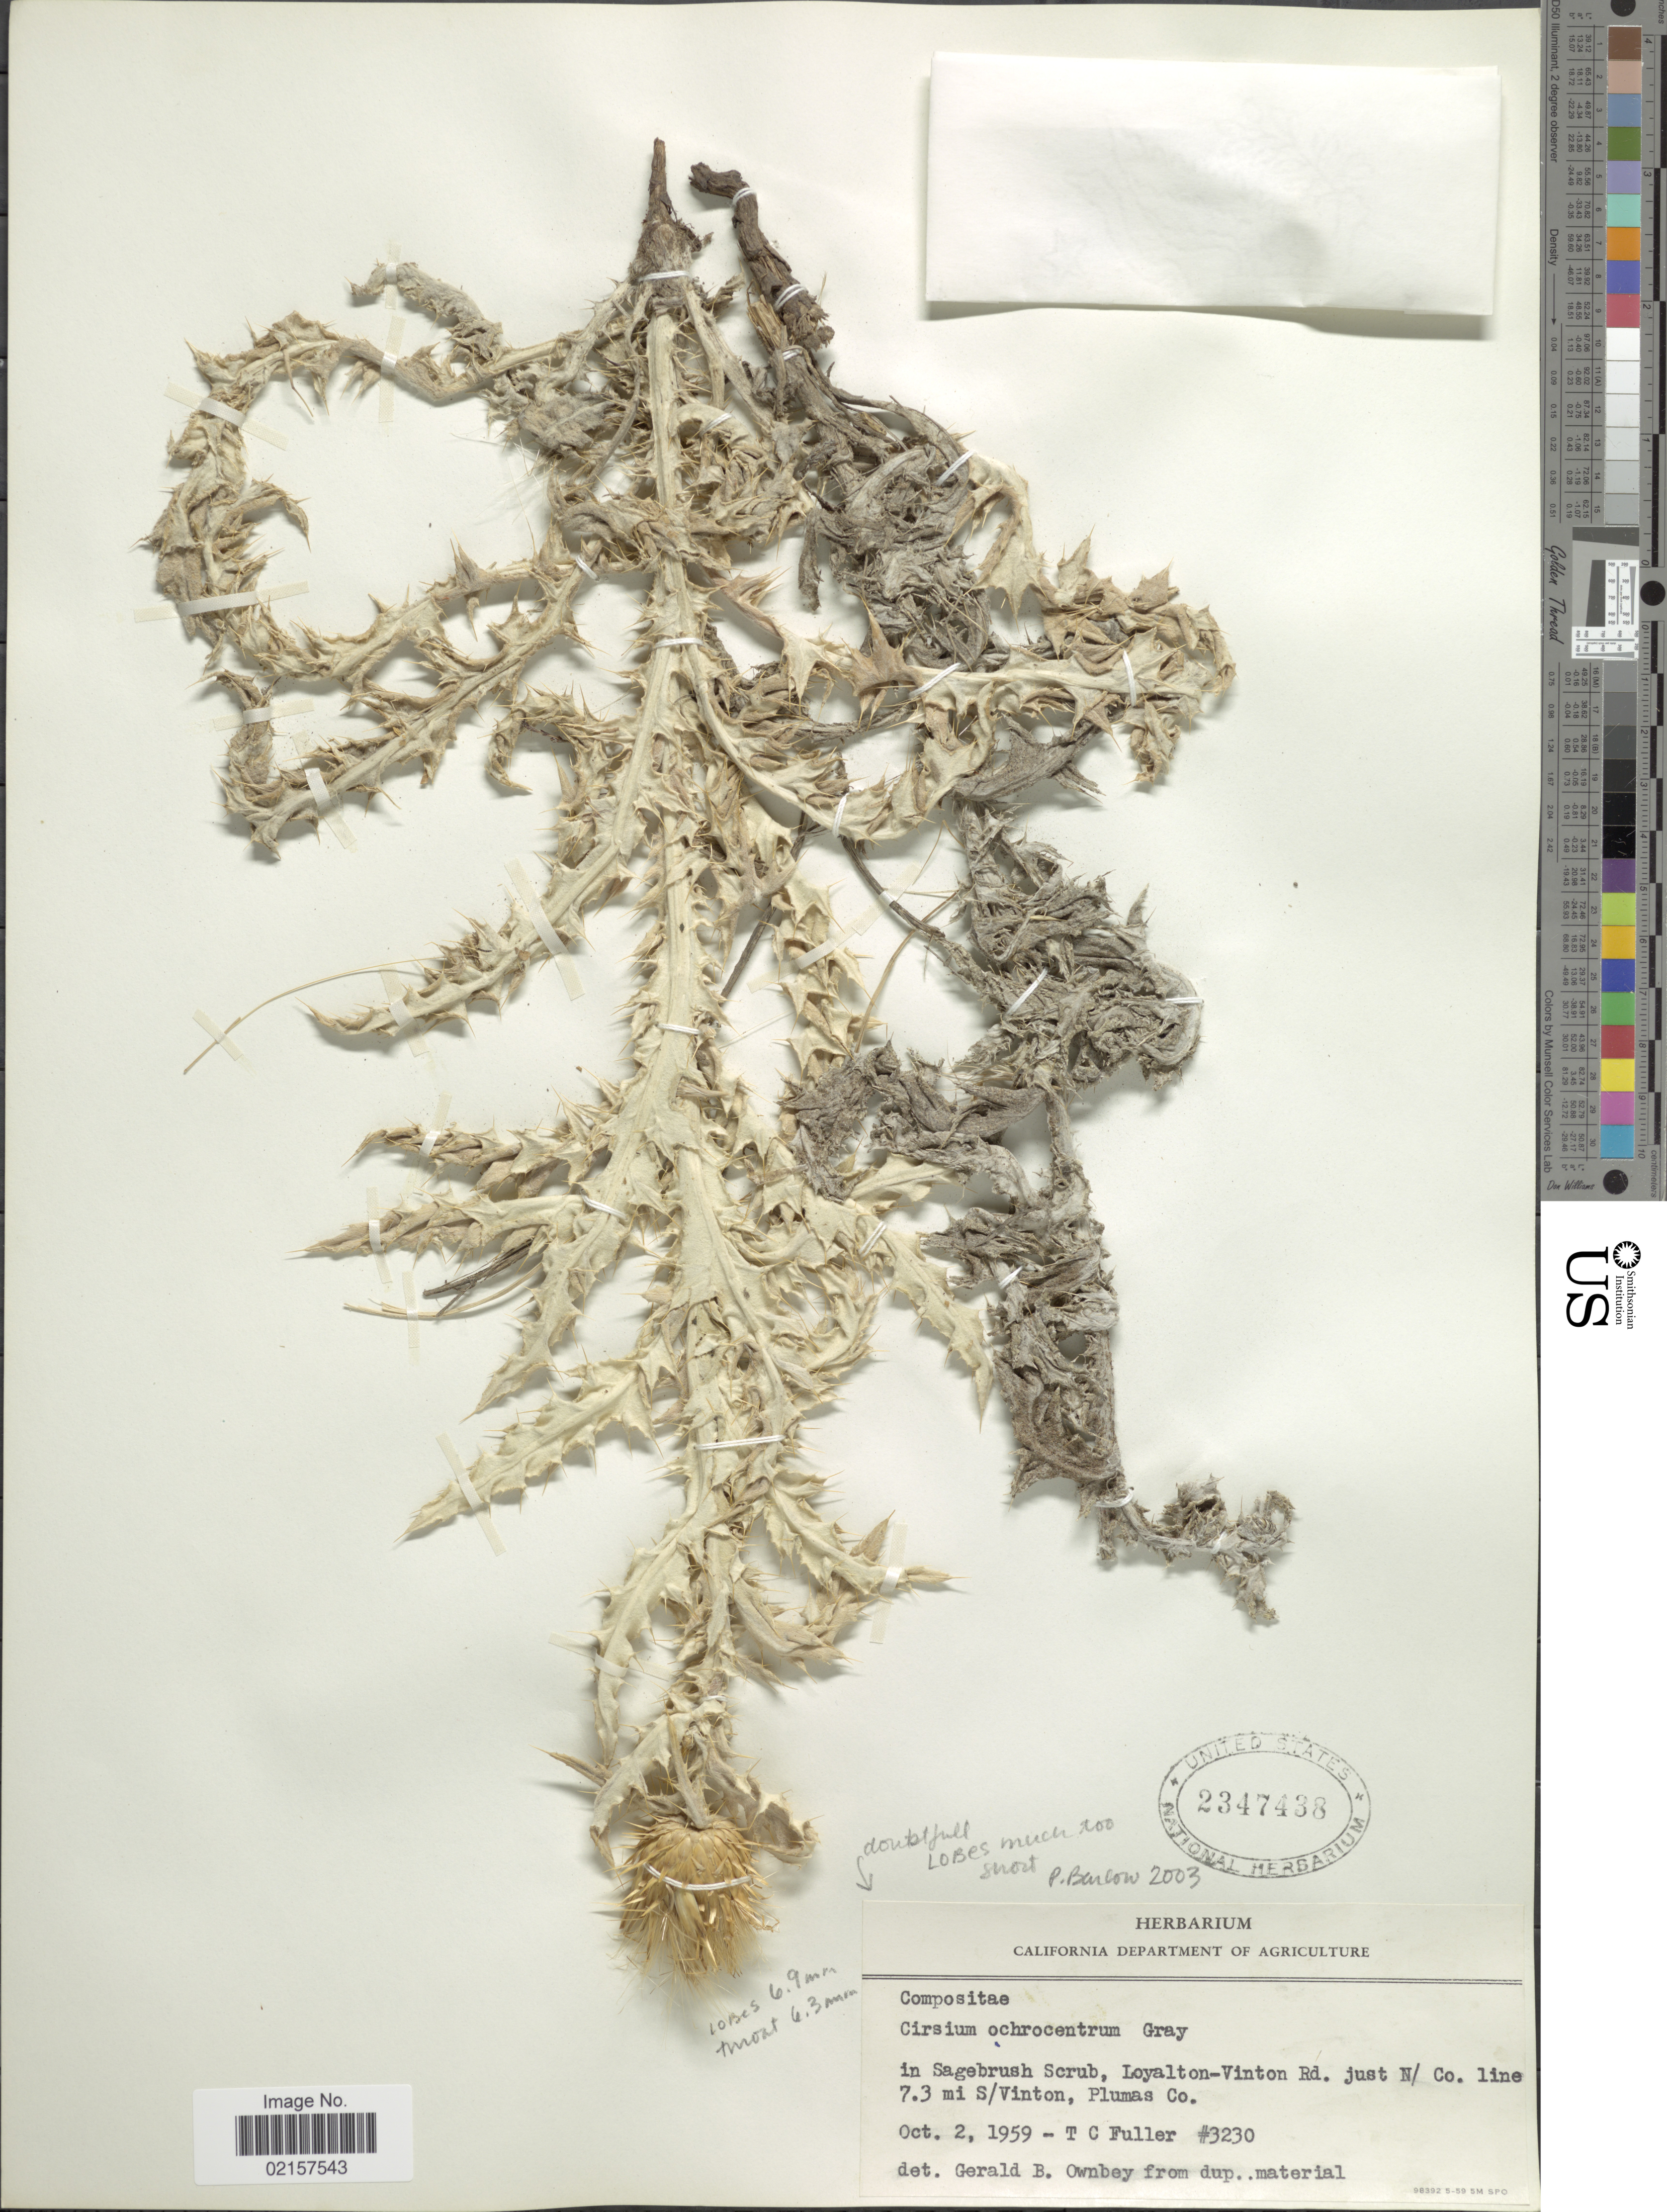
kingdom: Plantae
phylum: Tracheophyta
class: Magnoliopsida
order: Asterales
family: Asteraceae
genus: Cirsium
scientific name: Cirsium ochrocentrum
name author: A. Gray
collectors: T. Fuller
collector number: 3230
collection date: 1959-10-02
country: United States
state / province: California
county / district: Plumas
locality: In sagebrush Scrub, Loyalton-Vinton Rd, just N/Co. line 7.3 mi S/Vinton, Plumas Co.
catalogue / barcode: US 2347438